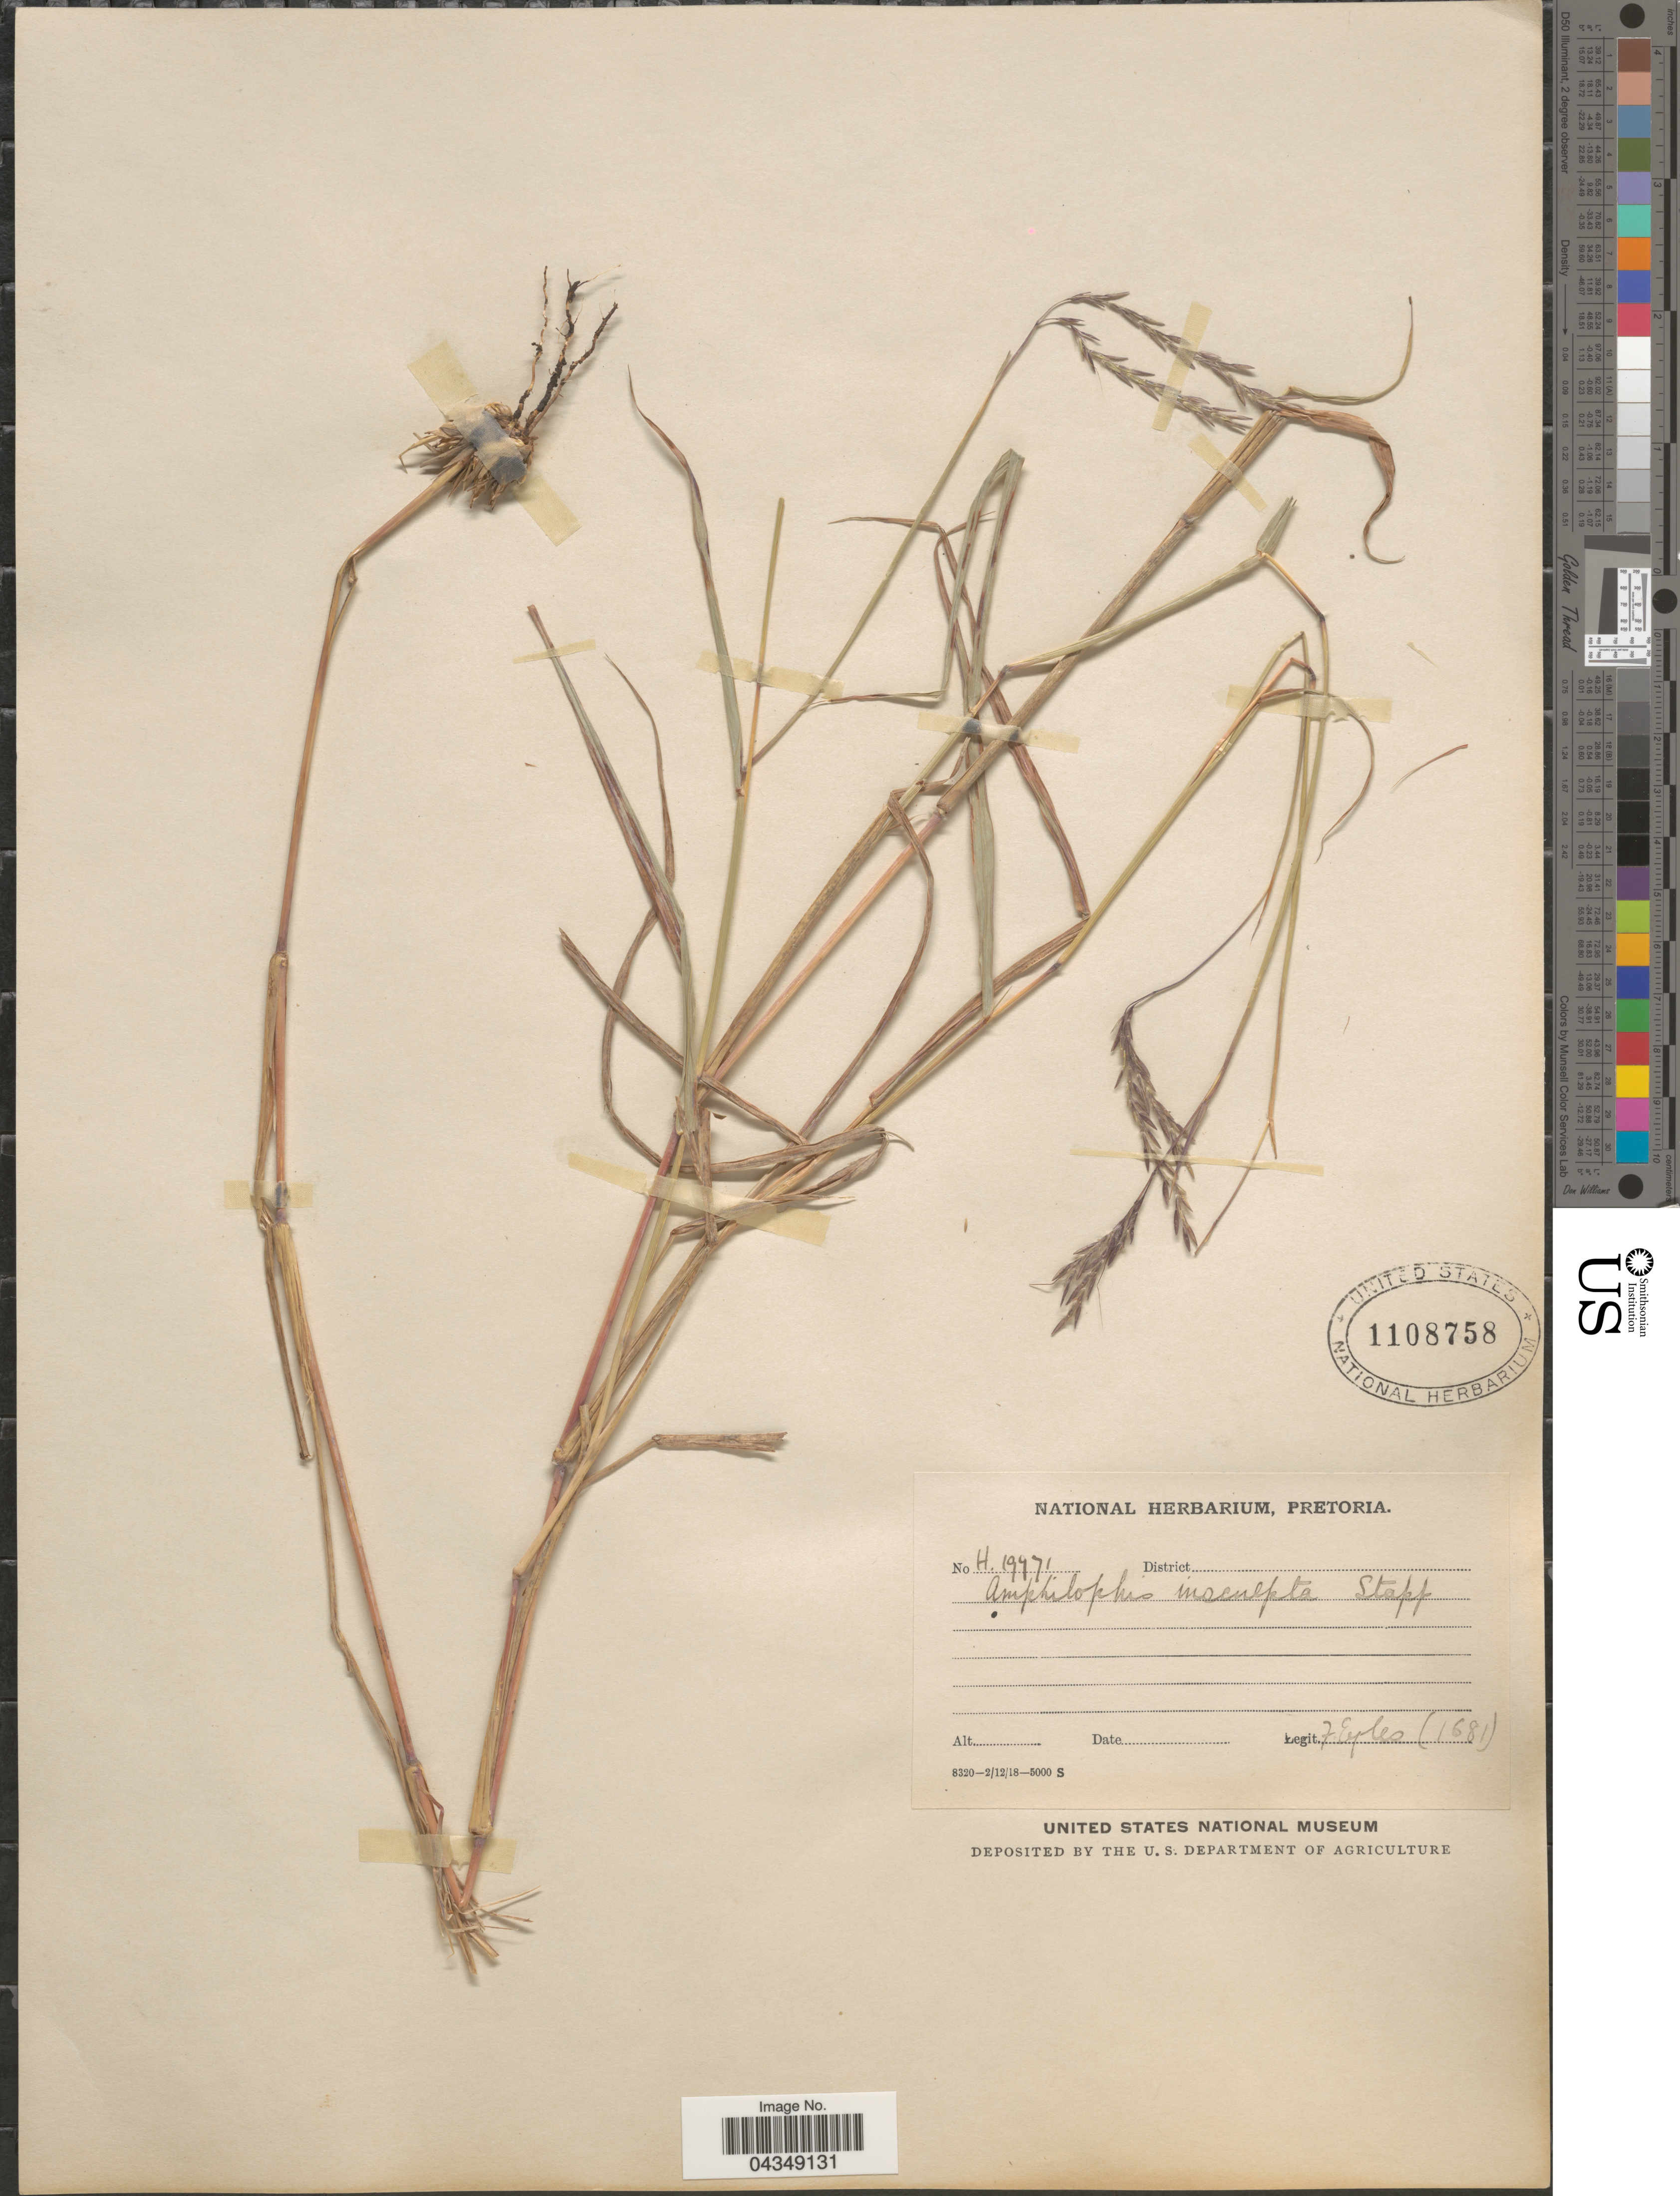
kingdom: Plantae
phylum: Tracheophyta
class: Liliopsida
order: Poales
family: Poaceae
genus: Bothriochloa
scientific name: Bothriochloa insculpta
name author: (Hochst. ex A. Rich.) A. Camus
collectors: F. Eyles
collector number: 1681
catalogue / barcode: US 1108758